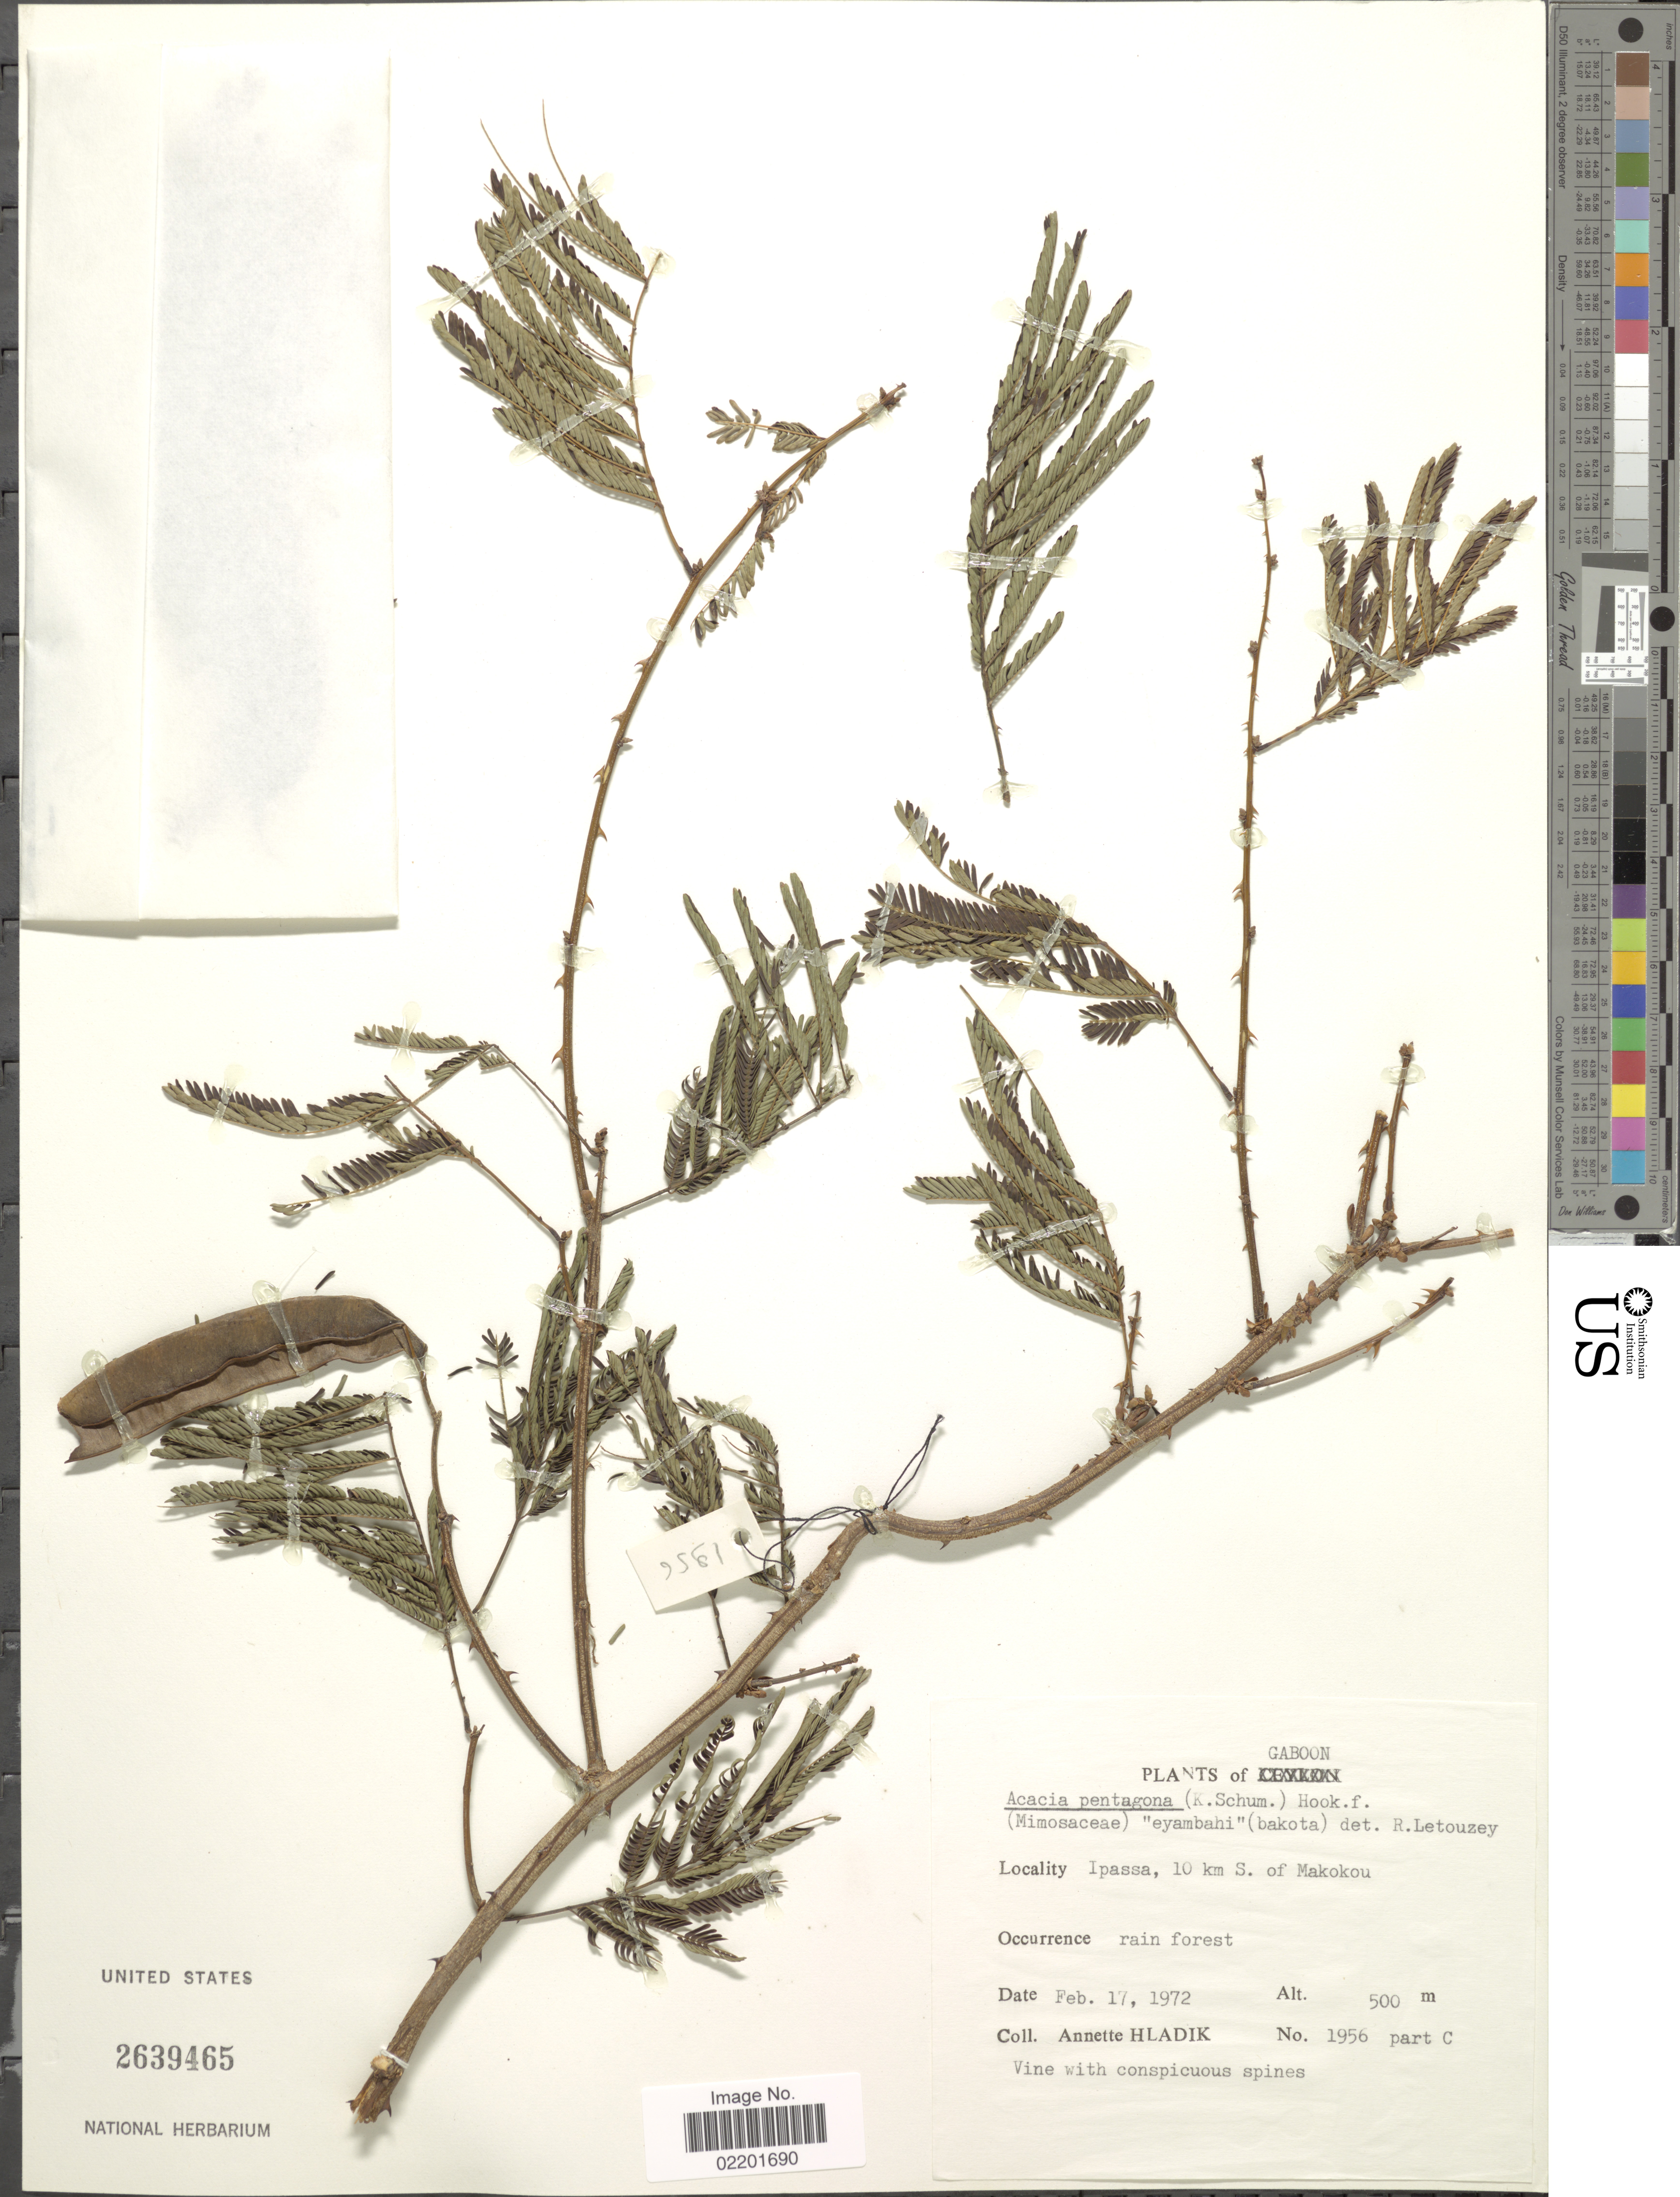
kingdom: Plantae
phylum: Tracheophyta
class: Magnoliopsida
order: Fabales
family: Fabaceae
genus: Senegalia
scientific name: Senegalia pentagona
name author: (Schumach.) Kyal. & Boatwr.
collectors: A. Hladik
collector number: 1956C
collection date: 1972-02-17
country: Gabon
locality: Gaboon, Ispassa, 10 km S of Makokou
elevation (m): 500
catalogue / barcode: US 2639465